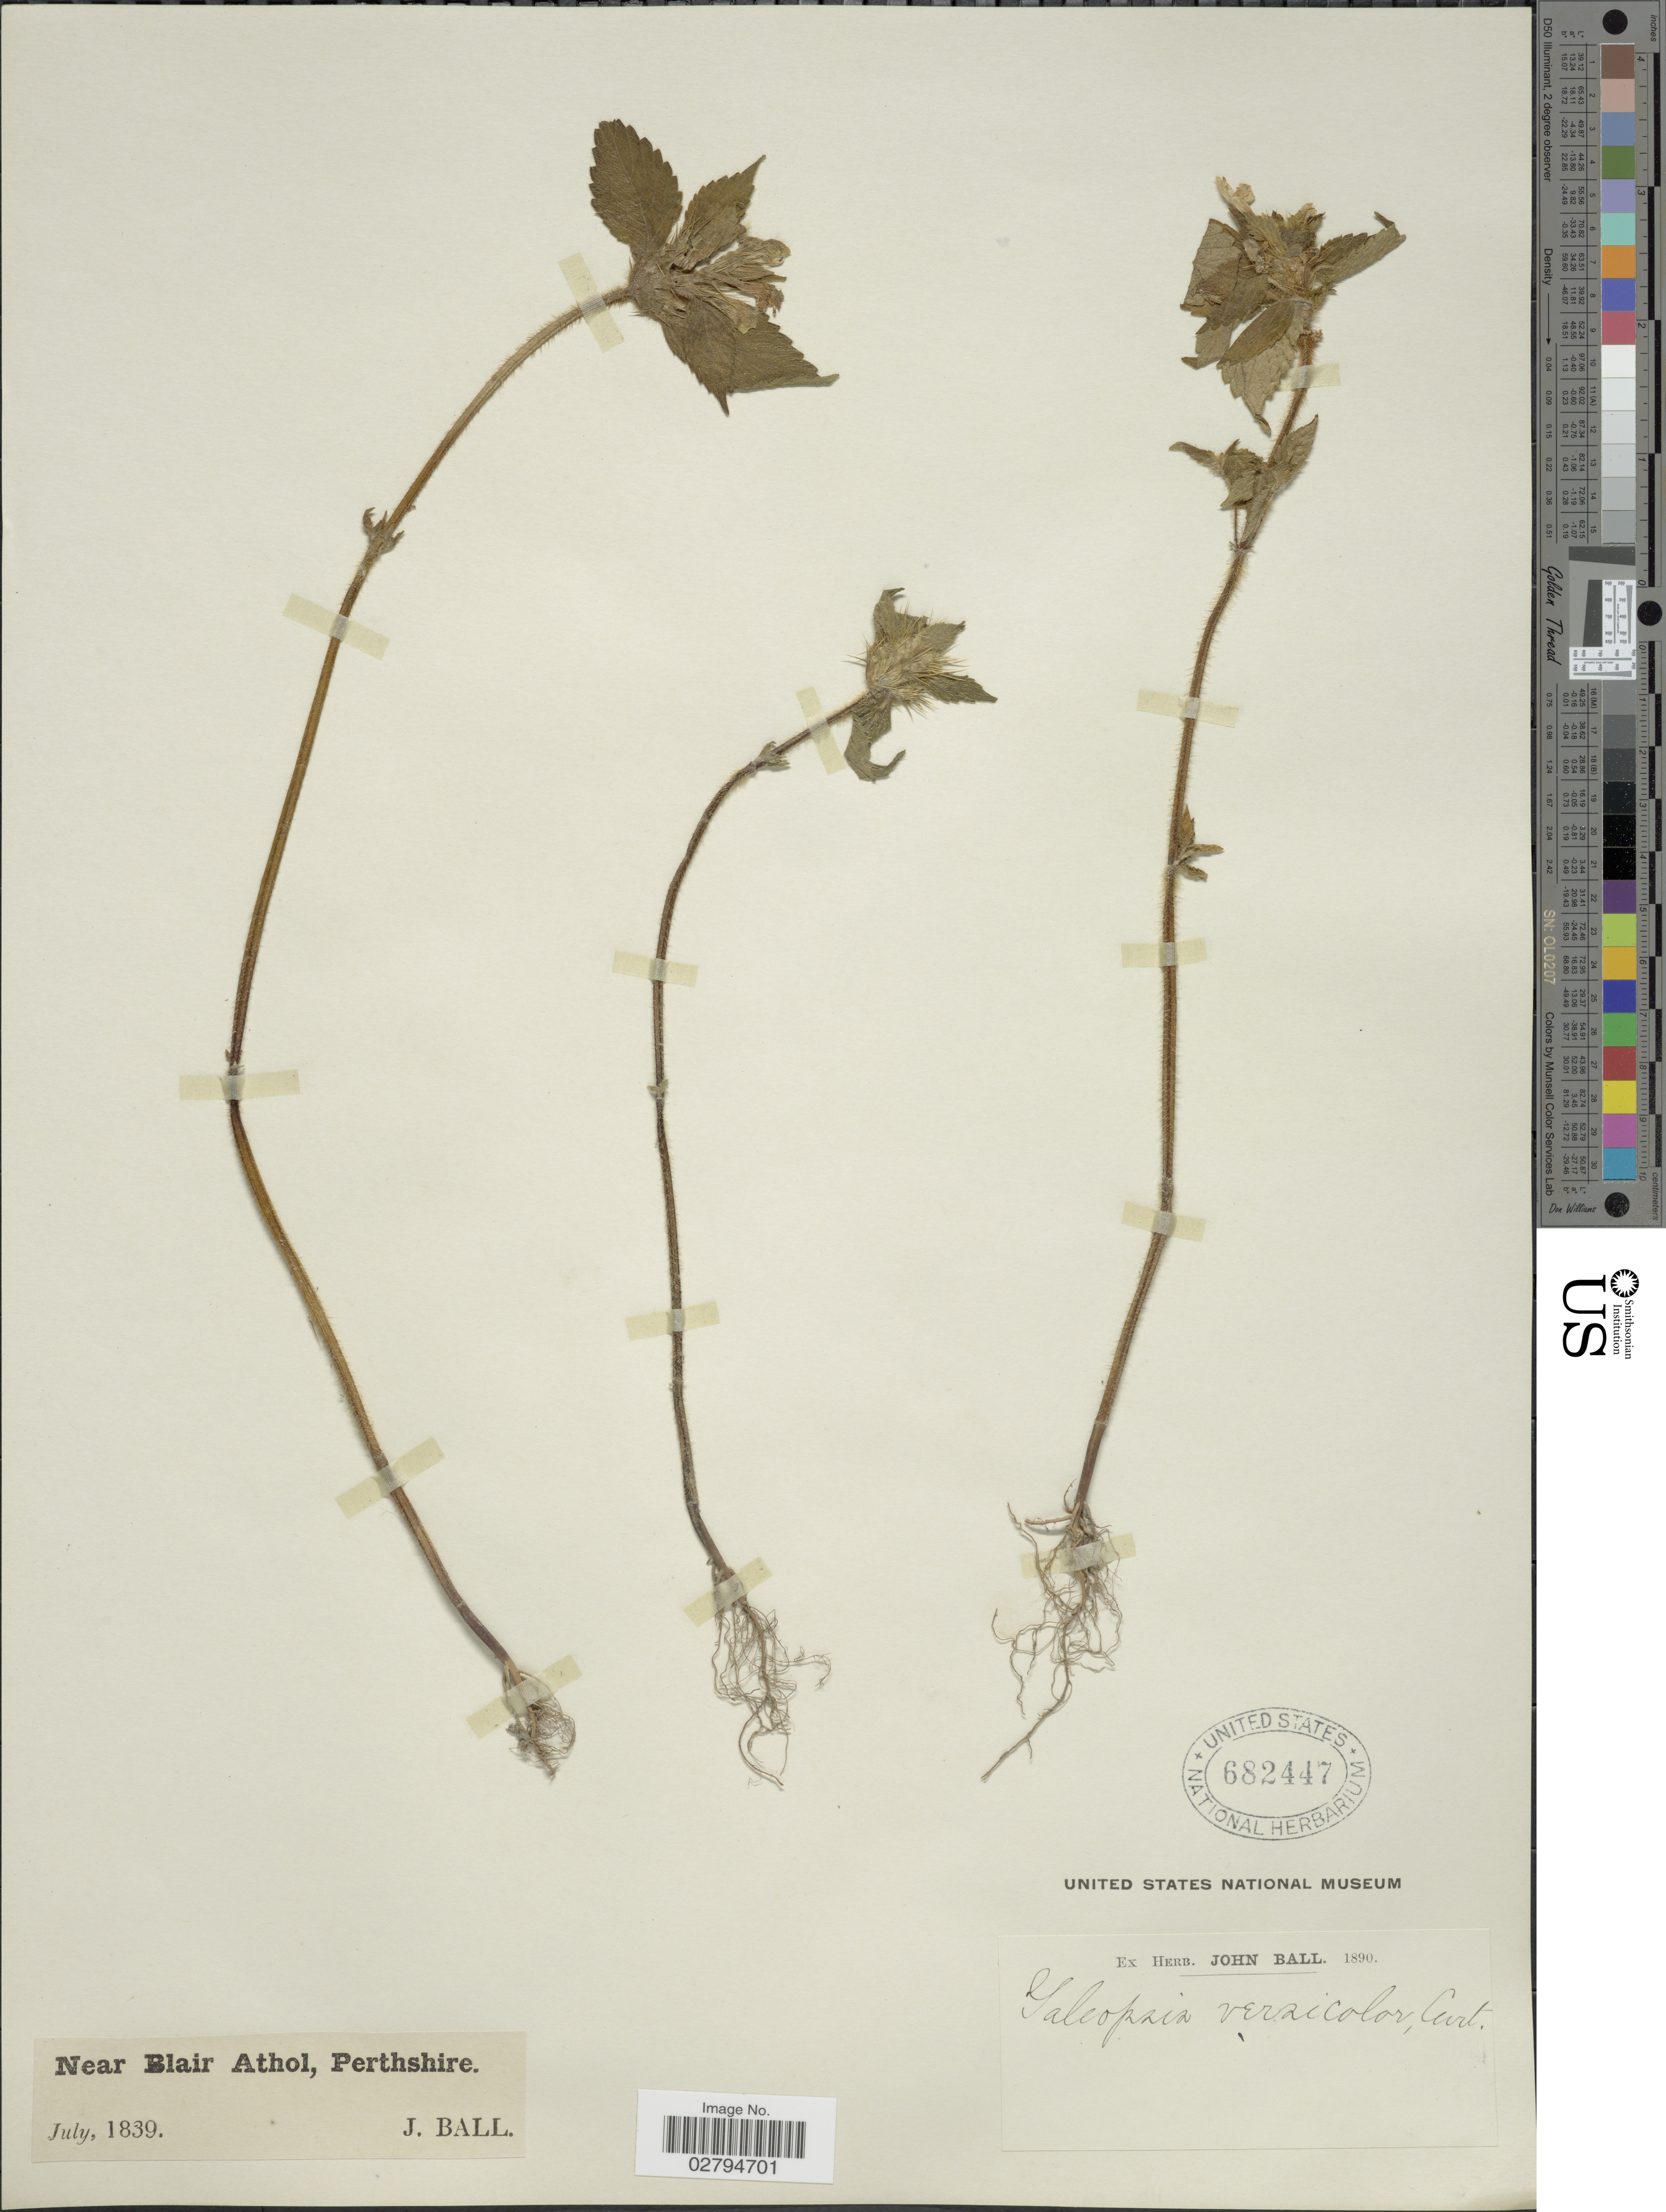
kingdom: Plantae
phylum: Tracheophyta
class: Magnoliopsida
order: Lamiales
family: Lamiaceae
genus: Galeopsis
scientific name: Galeopsis versicolor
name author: Curtis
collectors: J. Ball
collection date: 1839-07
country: United Kingdom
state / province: Scotland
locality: Near Blair Athol, Perthshire.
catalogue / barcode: US 682447